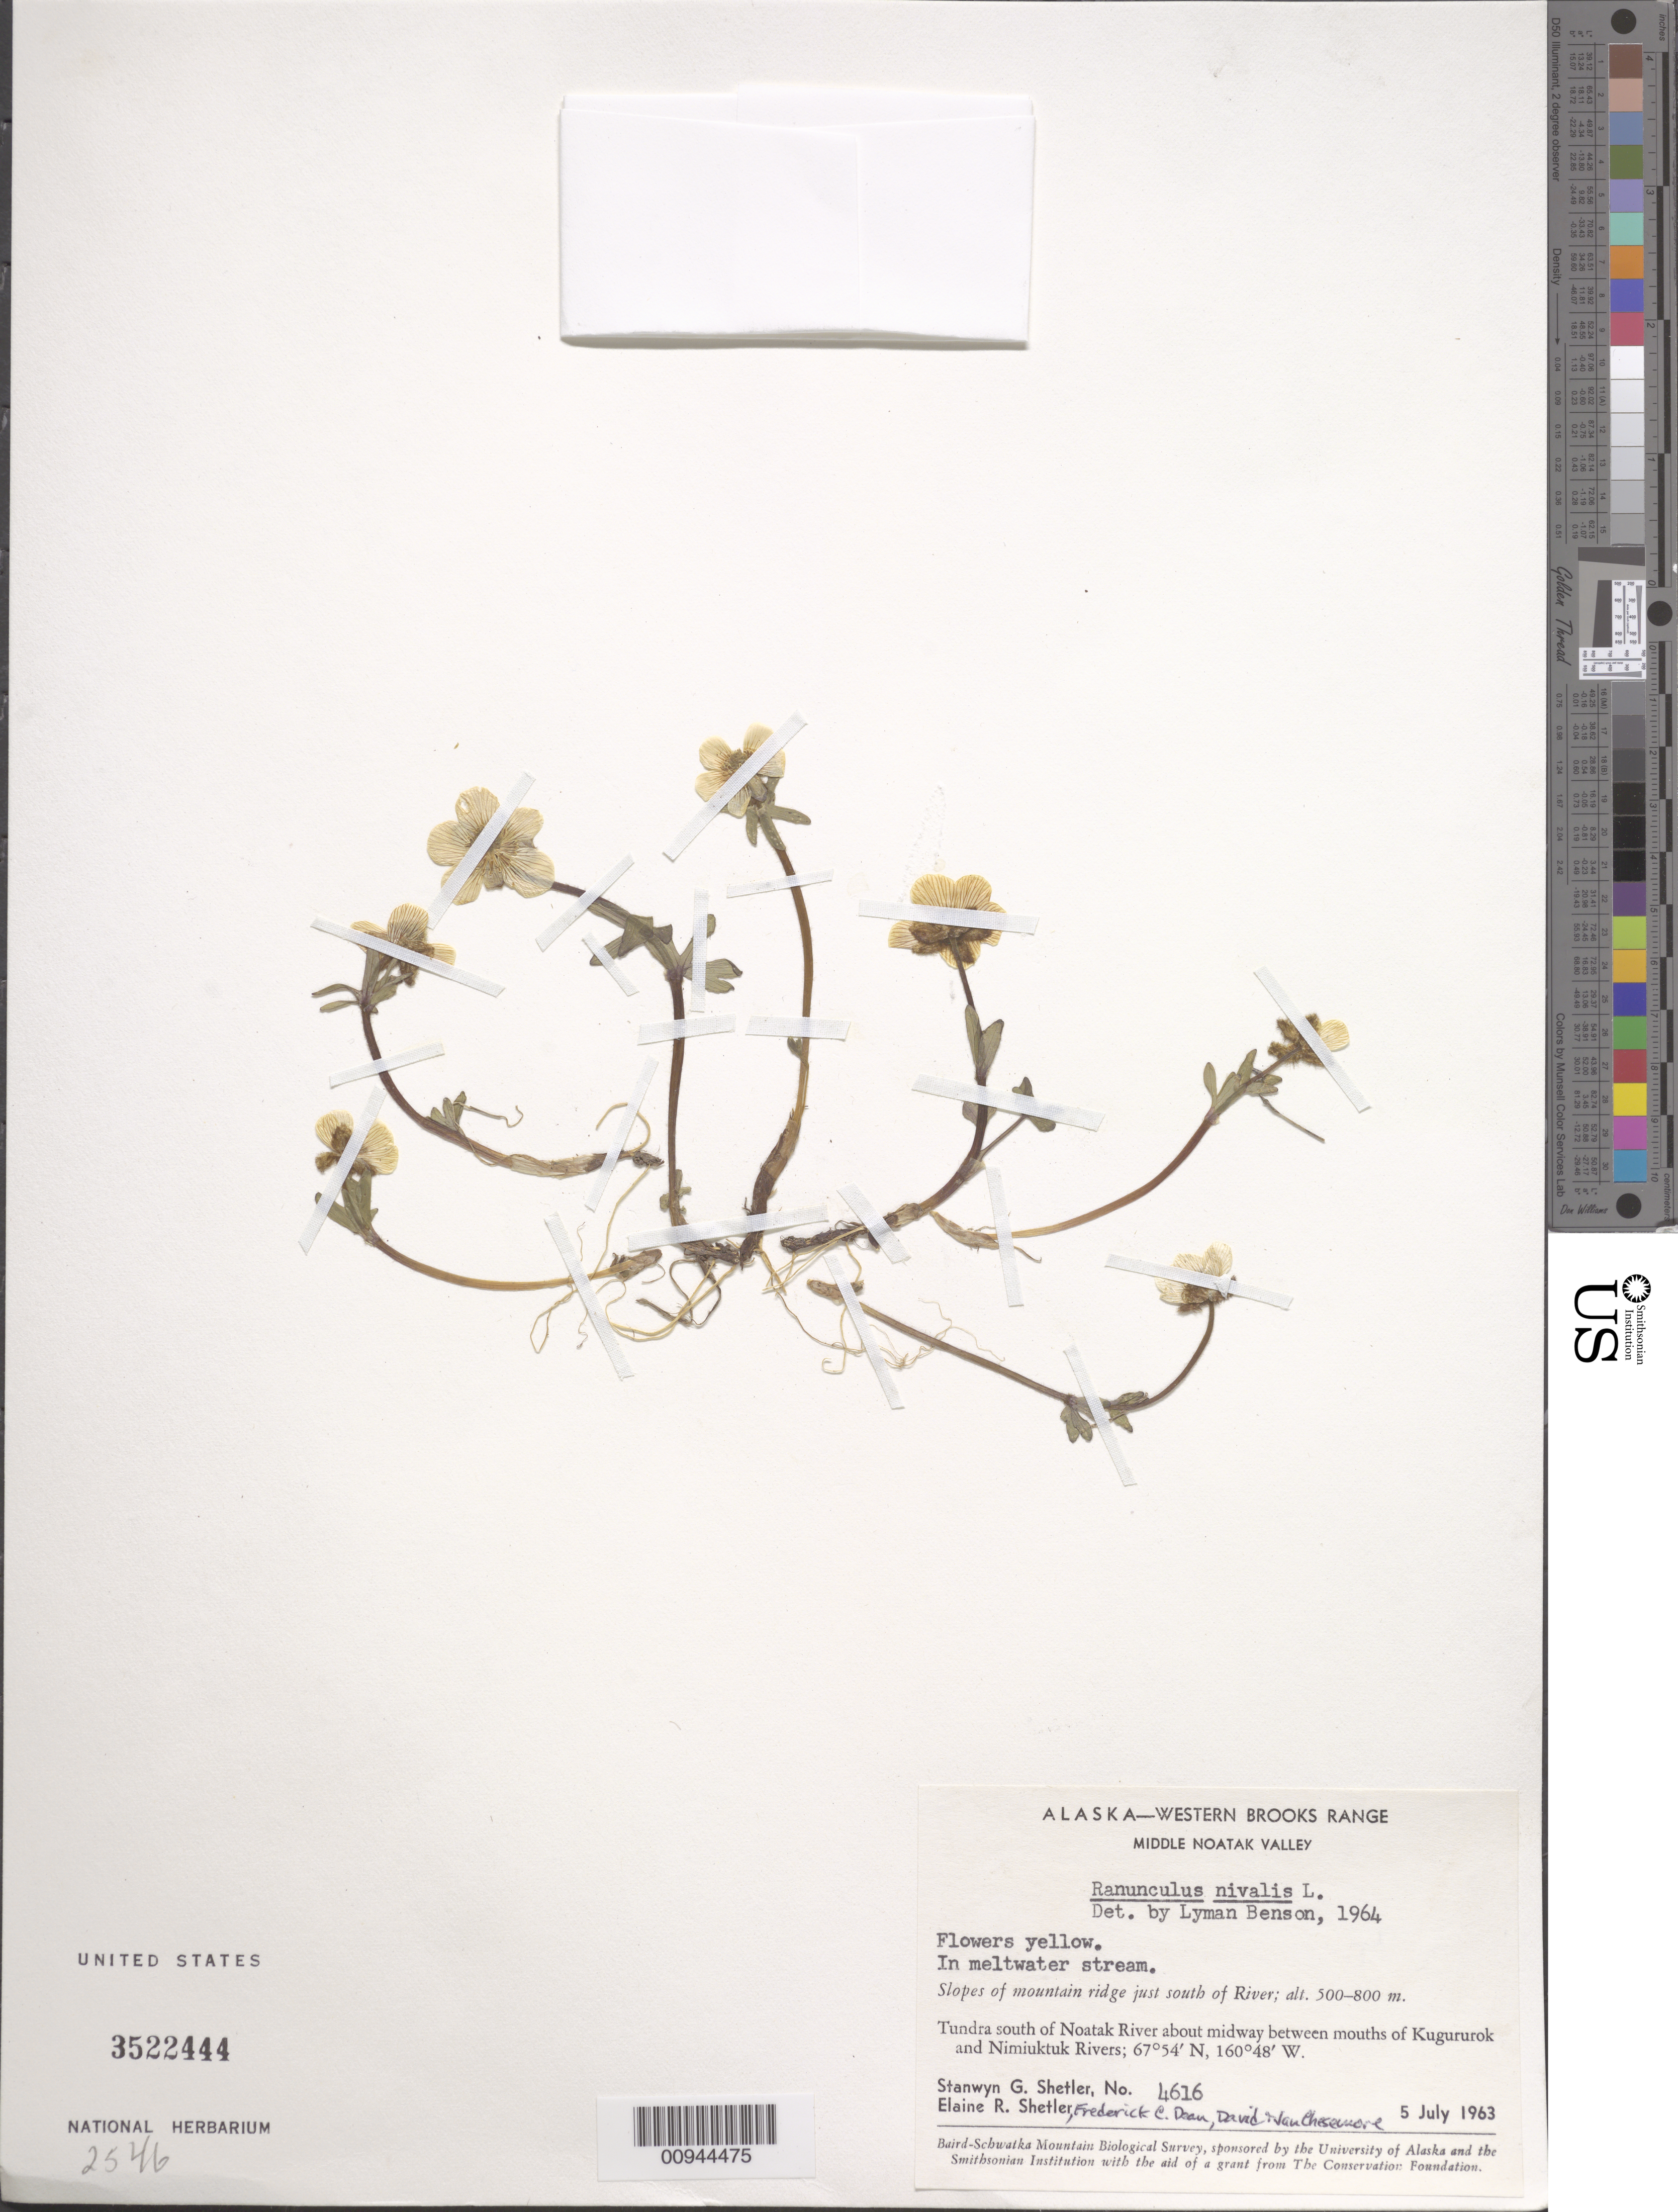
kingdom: Plantae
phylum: Tracheophyta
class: Magnoliopsida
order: Ranunculales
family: Ranunculaceae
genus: Ranunculus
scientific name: Ranunculus nivalis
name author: L.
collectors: S. Shetler, E. R. Shetler, F. C. Dean, D. Chesemore & J. Chesemore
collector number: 4616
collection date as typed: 05 Jul 1963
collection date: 1963-07-05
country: United States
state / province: Alaska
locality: S of Noatak River about midway between mouths of Kugururok and Nimiuktuk Rivers. Western Brooks Range, Middle Noatak Valley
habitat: Tundra. In meltwater stream. Slopes of mountain ridge just south of River.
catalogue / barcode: US 3522444